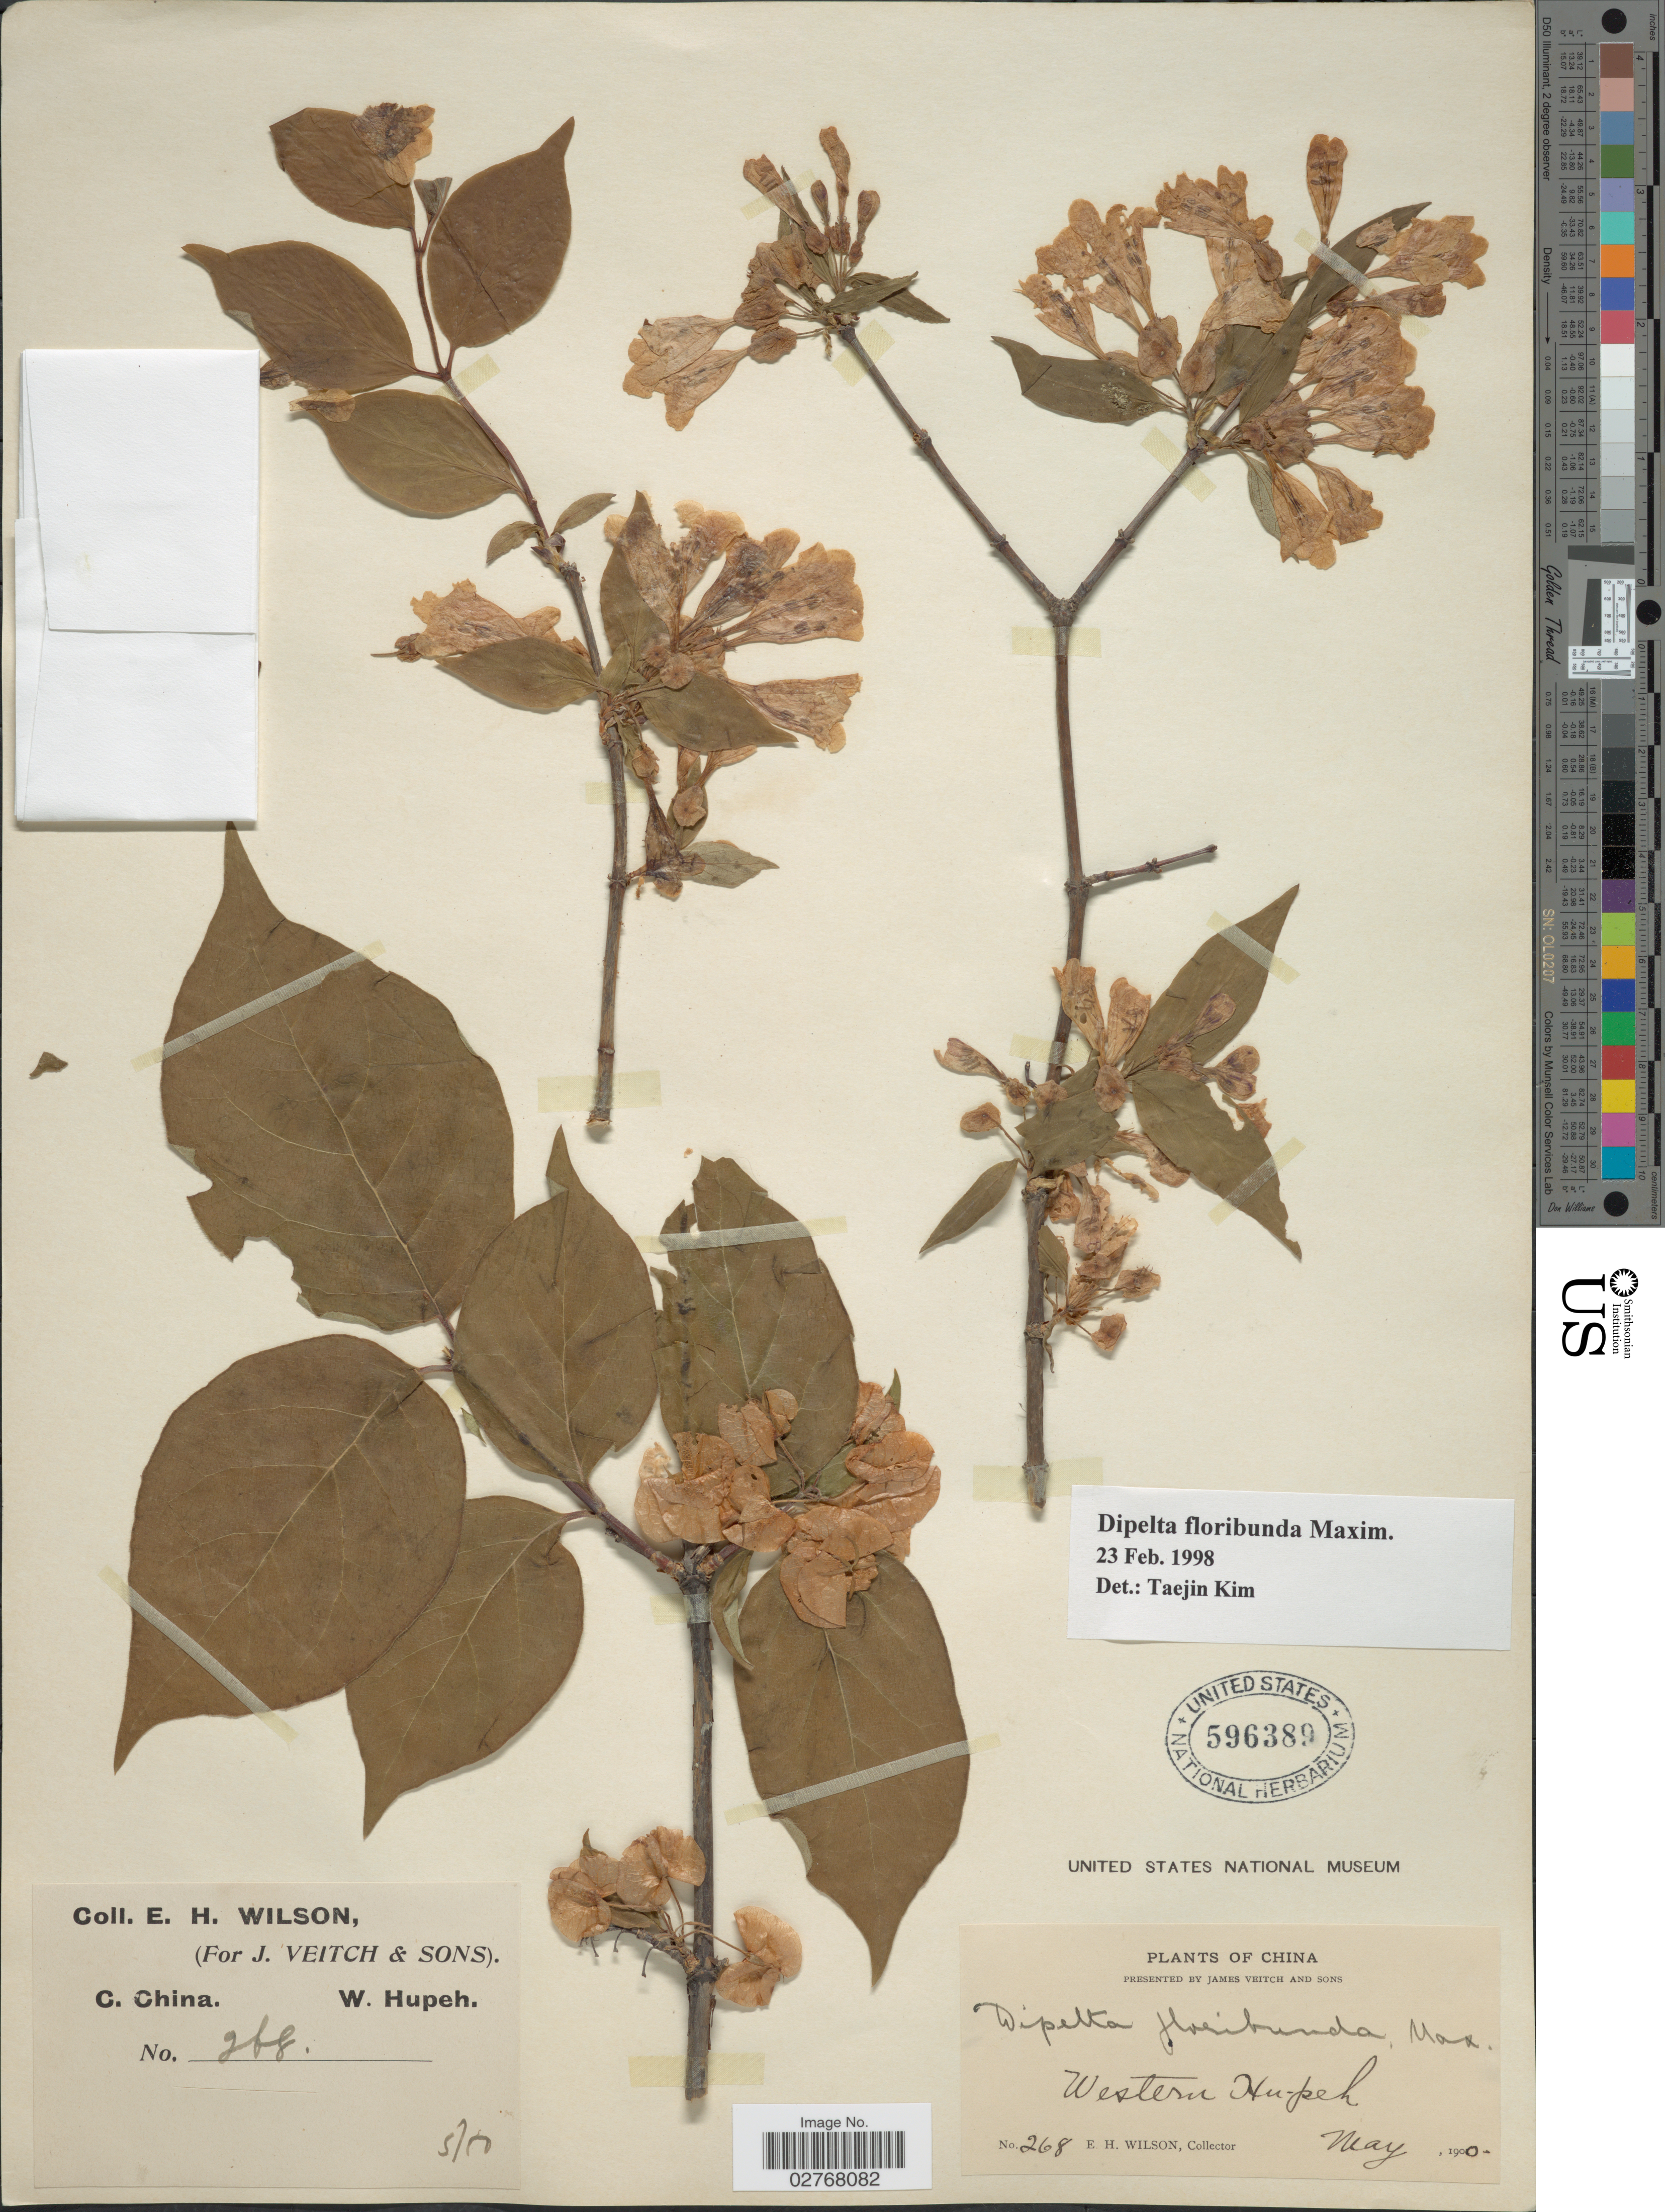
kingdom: Plantae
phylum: Tracheophyta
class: Magnoliopsida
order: Dipsacales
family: Caprifoliaceae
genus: Dipelta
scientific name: Dipelta floribunda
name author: Maxim.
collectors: E. Wilson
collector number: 268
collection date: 1900-05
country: China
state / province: Hubei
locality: C. China, Western Hupeh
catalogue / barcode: US 596389